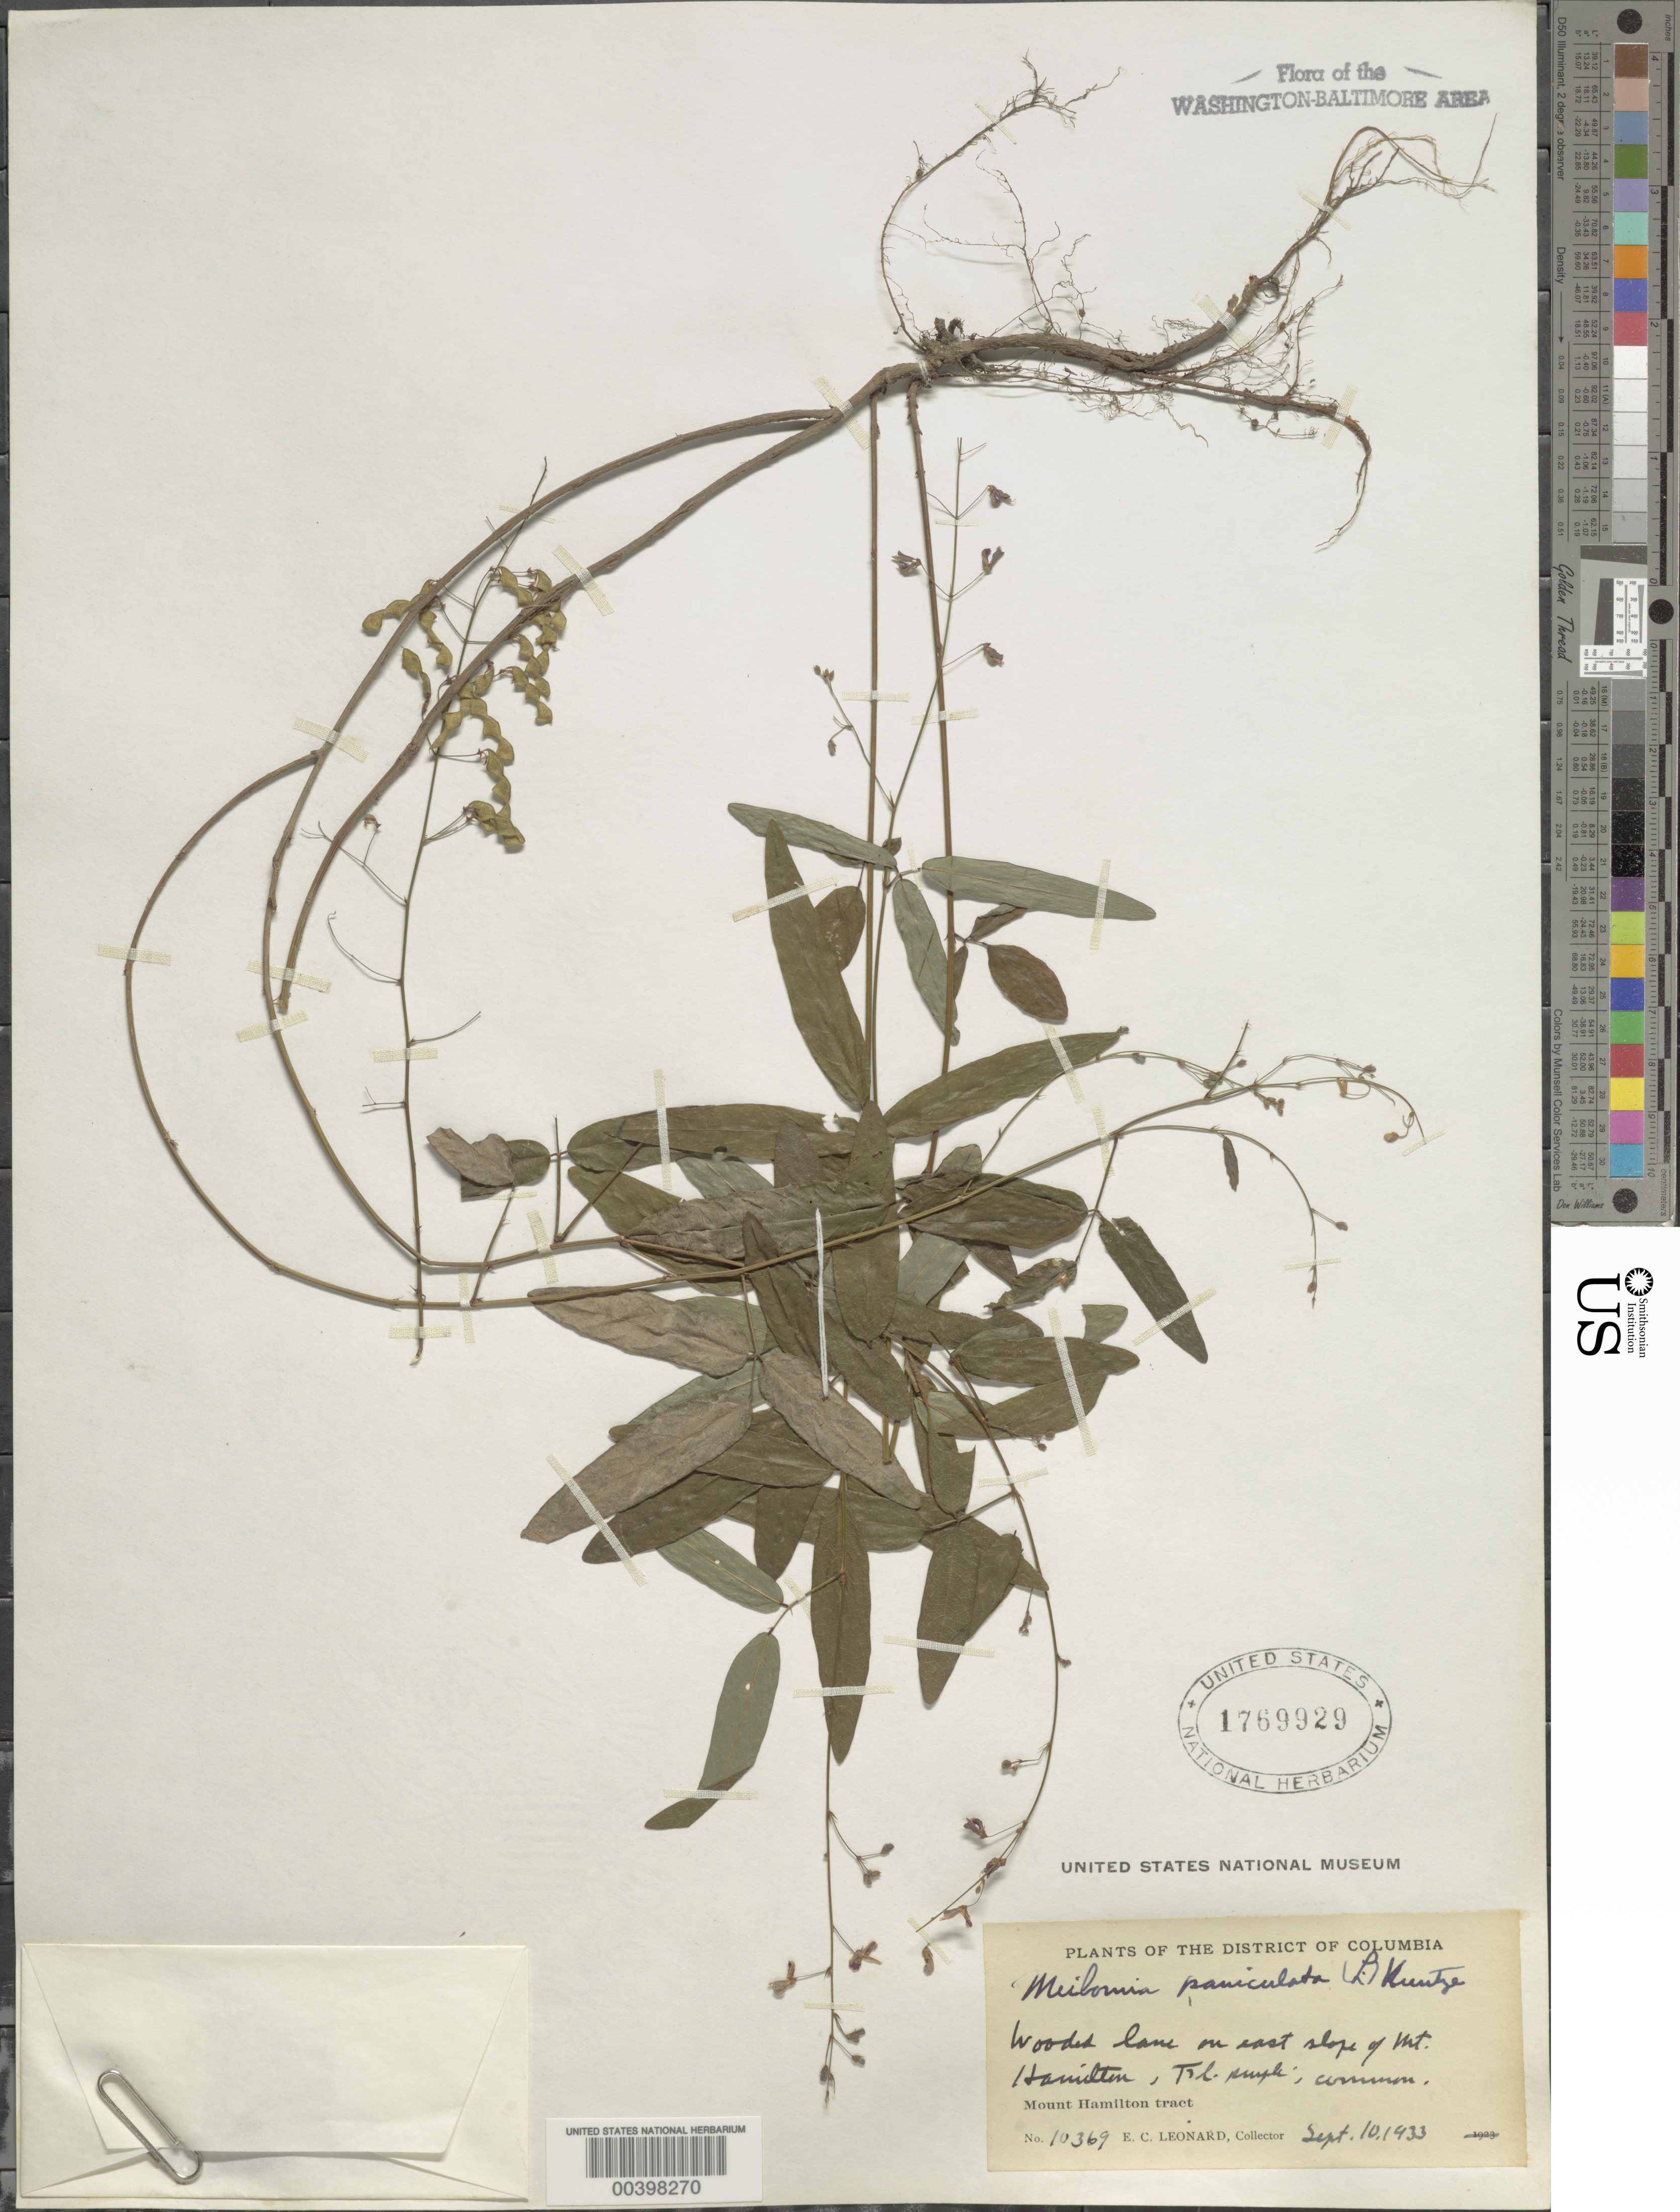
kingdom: Plantae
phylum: Tracheophyta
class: Magnoliopsida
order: Fabales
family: Fabaceae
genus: Desmodium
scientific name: Desmodium paniculatum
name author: (L.) DC.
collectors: E. C. Leonard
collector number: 10369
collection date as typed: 10 Sep 1933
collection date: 1933-09-10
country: United States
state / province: District of Columbia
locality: Mount Hamilton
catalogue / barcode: US 1769929